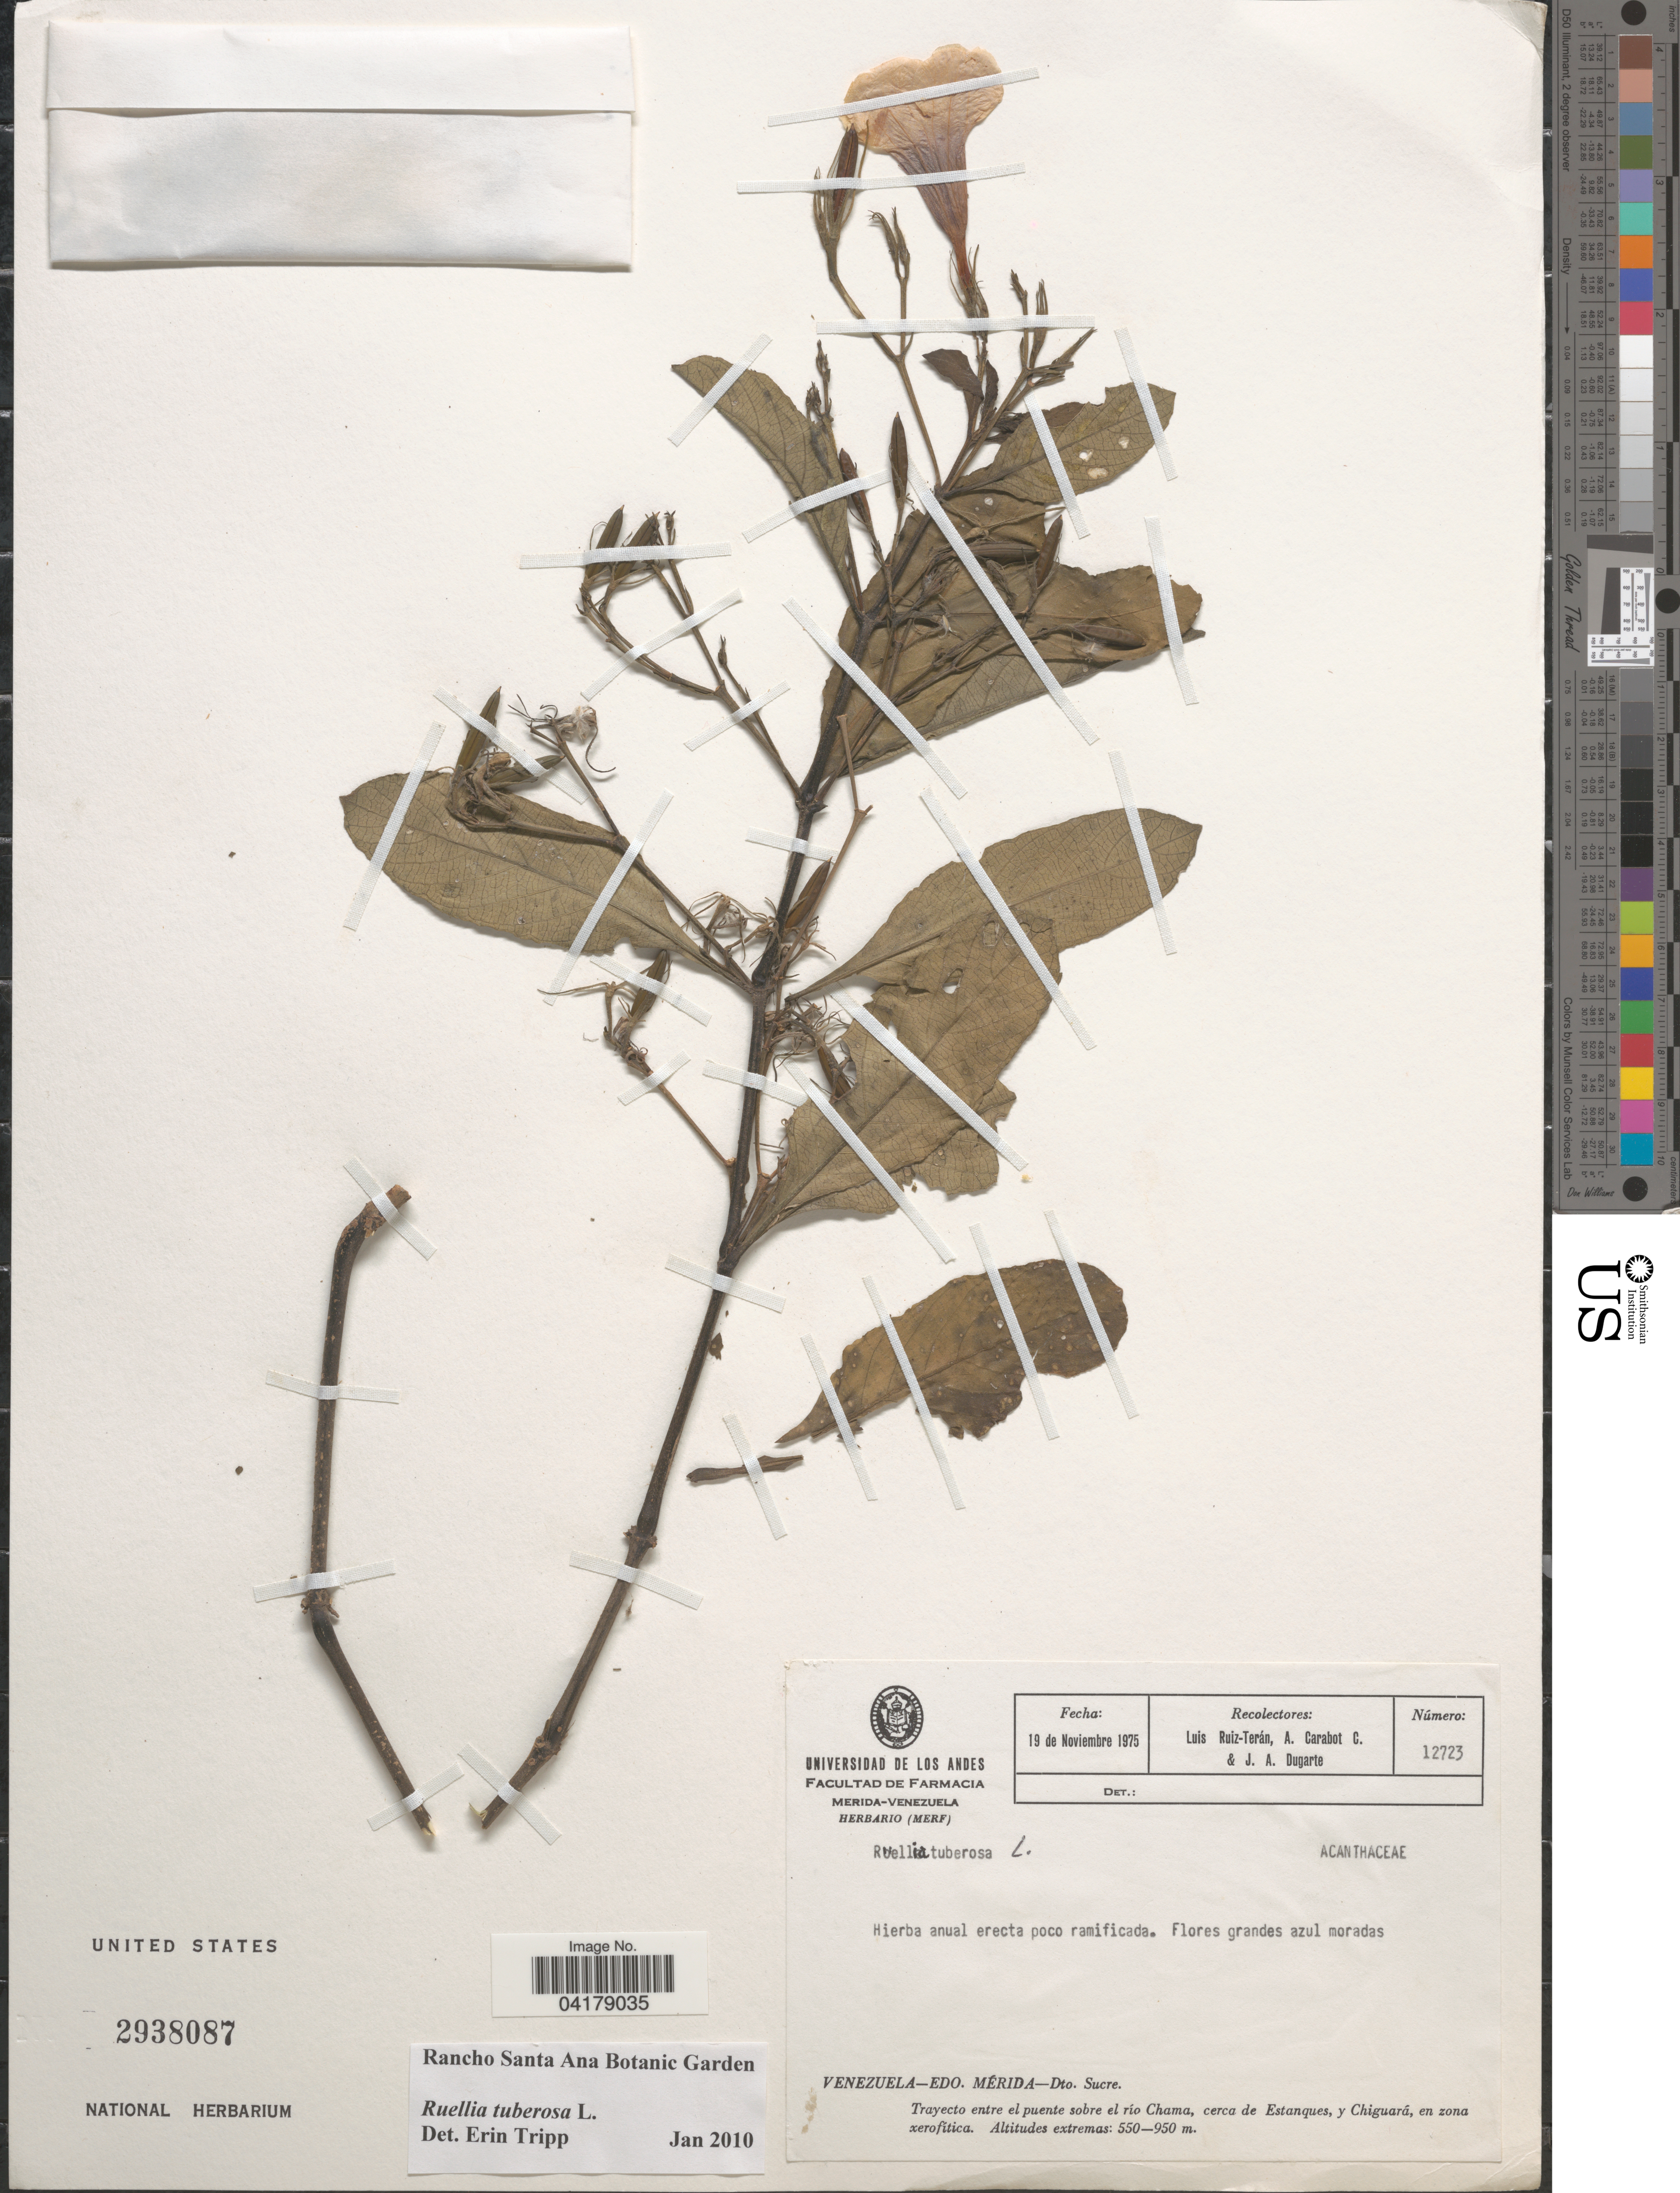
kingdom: Plantae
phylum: Tracheophyta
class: Magnoliopsida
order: Lamiales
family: Acanthaceae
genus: Ruellia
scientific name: Ruellia tuberosa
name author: L.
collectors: L. Teran, A. Carabot C. & J. Dugarte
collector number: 12723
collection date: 1975-11-19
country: Venezuela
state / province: Merida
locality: Dto. Sucre. Trayecto entre el puente sobre el río Chama, cerca de Estanques, y Chiguará, en zona xerofítica.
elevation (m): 550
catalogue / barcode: US 2938087